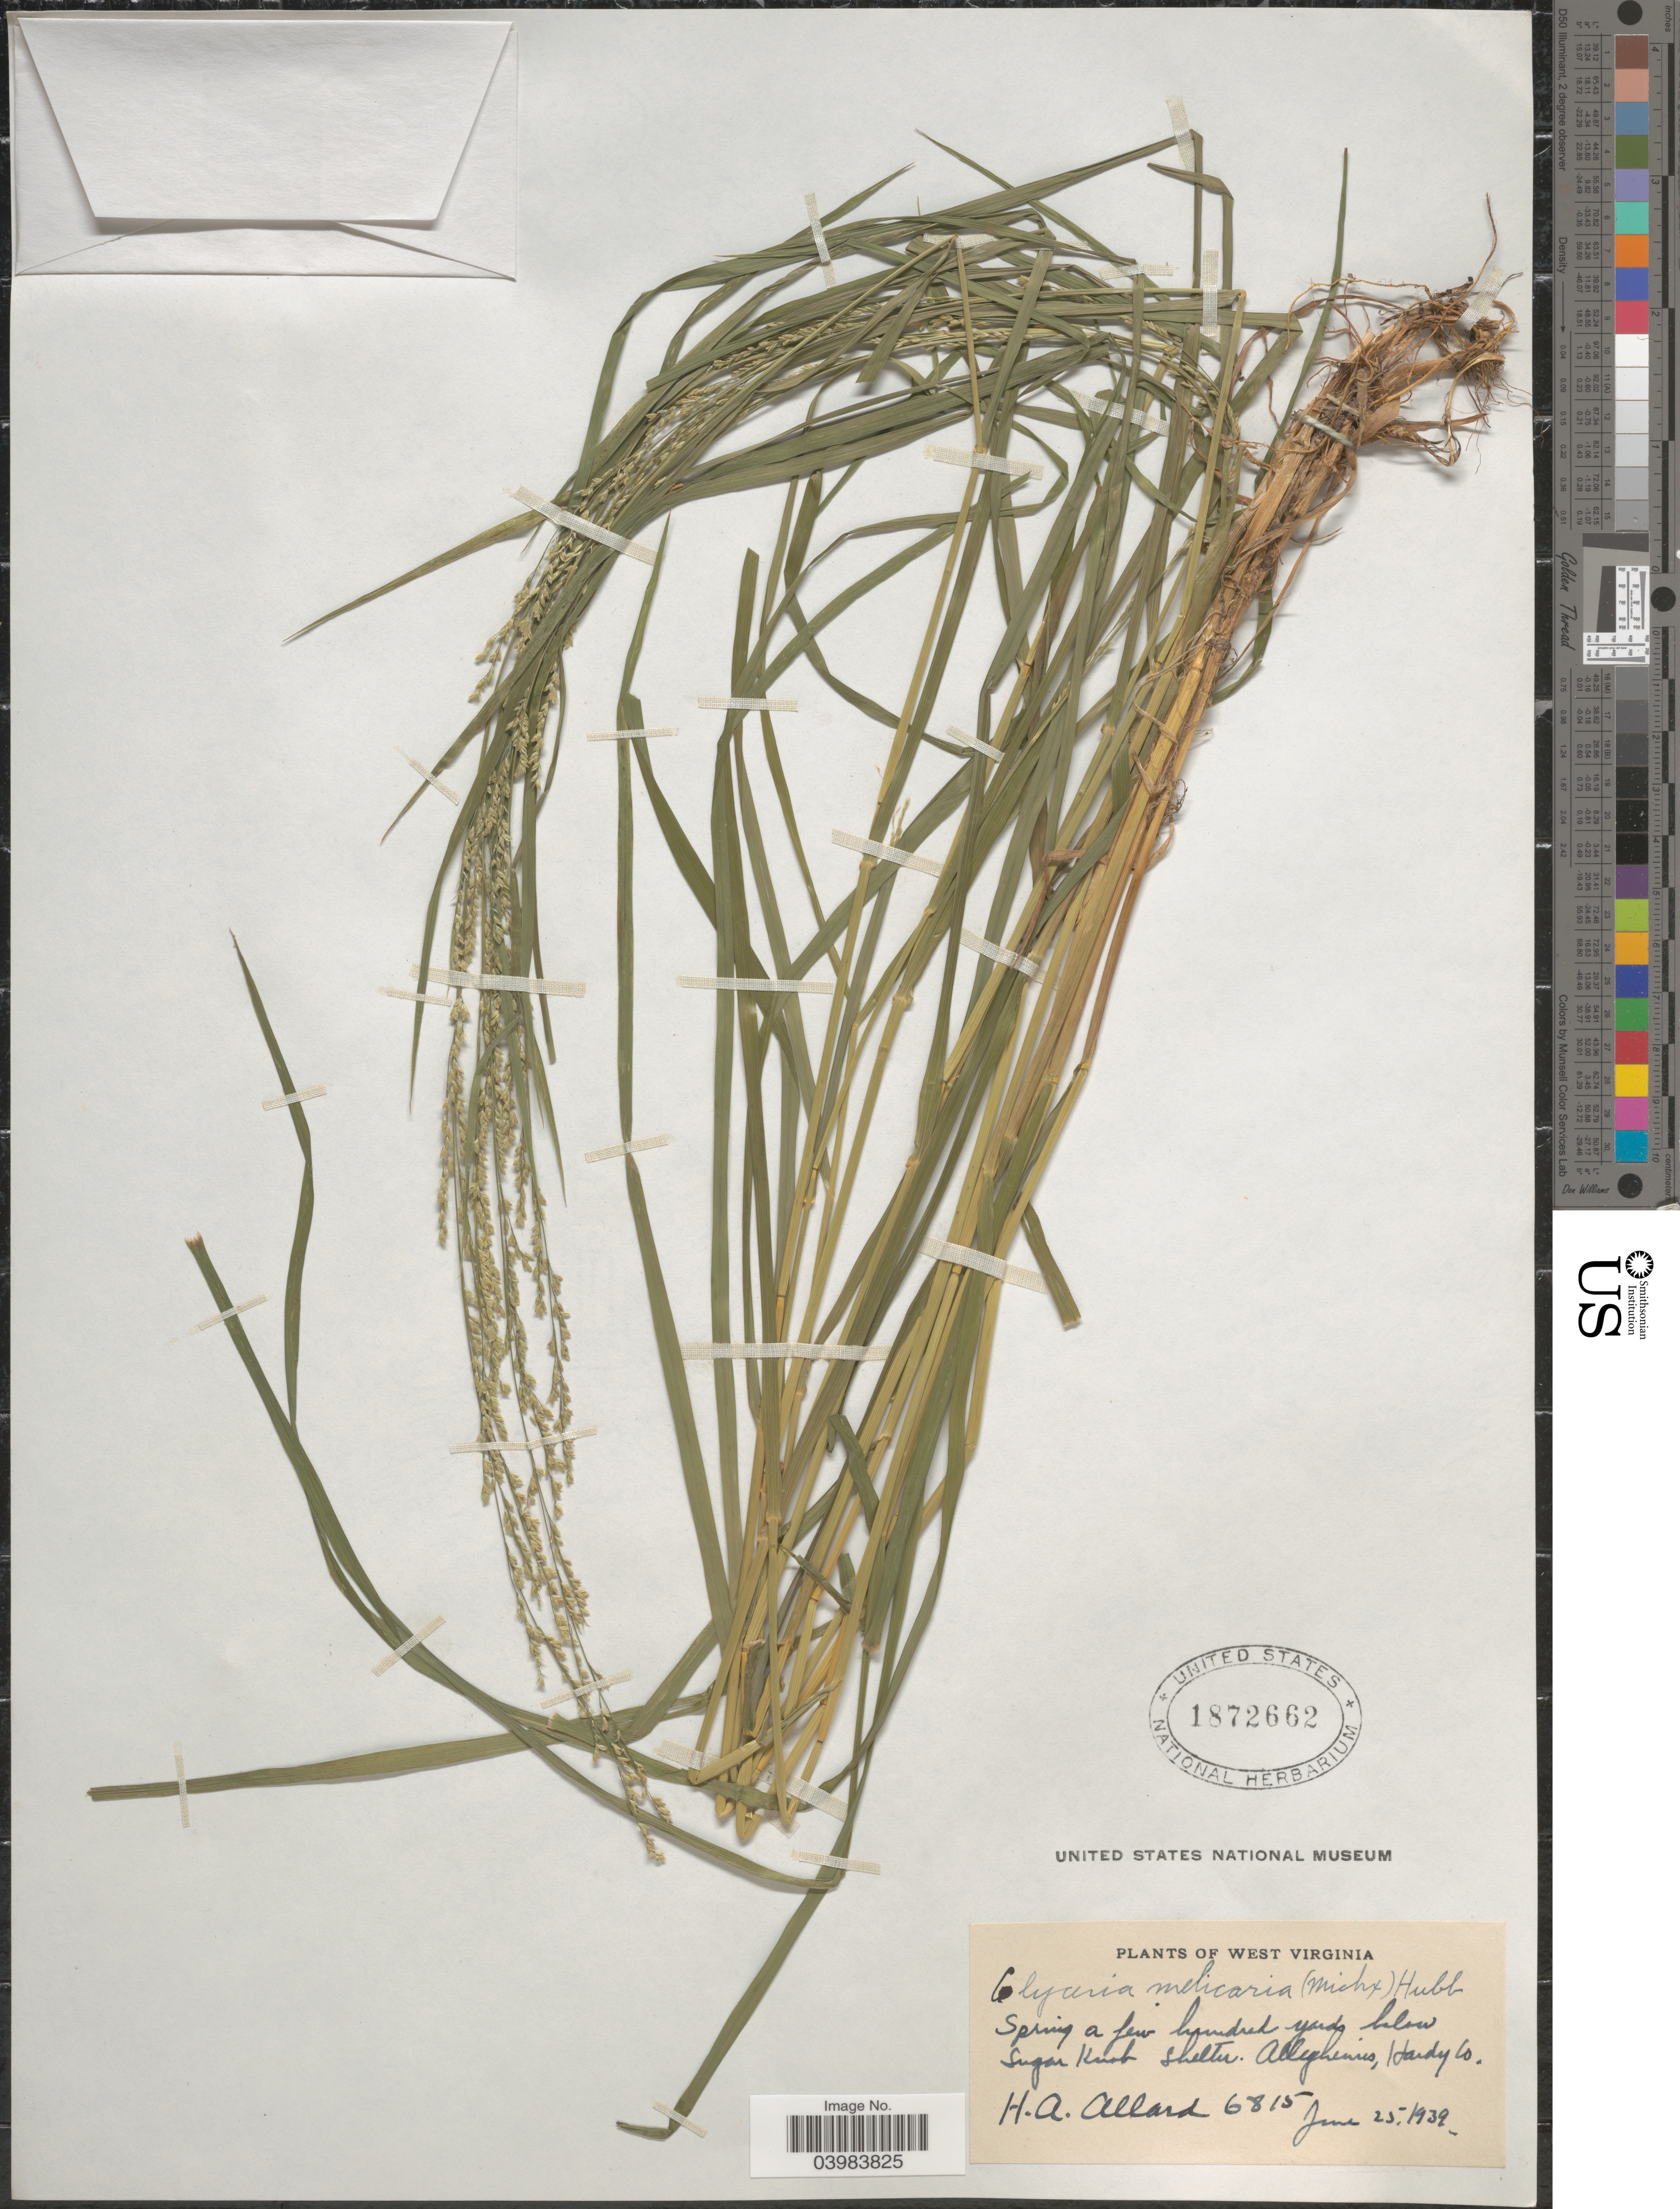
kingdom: Plantae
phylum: Tracheophyta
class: Liliopsida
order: Poales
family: Poaceae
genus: Glyceria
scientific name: Glyceria melicaria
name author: (Michx.) F.T. Hubb.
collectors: H. A. Allard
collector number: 6815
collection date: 1939-06-25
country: United States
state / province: West Virginia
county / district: Hardy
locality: Below Sugar Knob Shelter. Alleghenies, Hardy Co.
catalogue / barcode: US 1872662